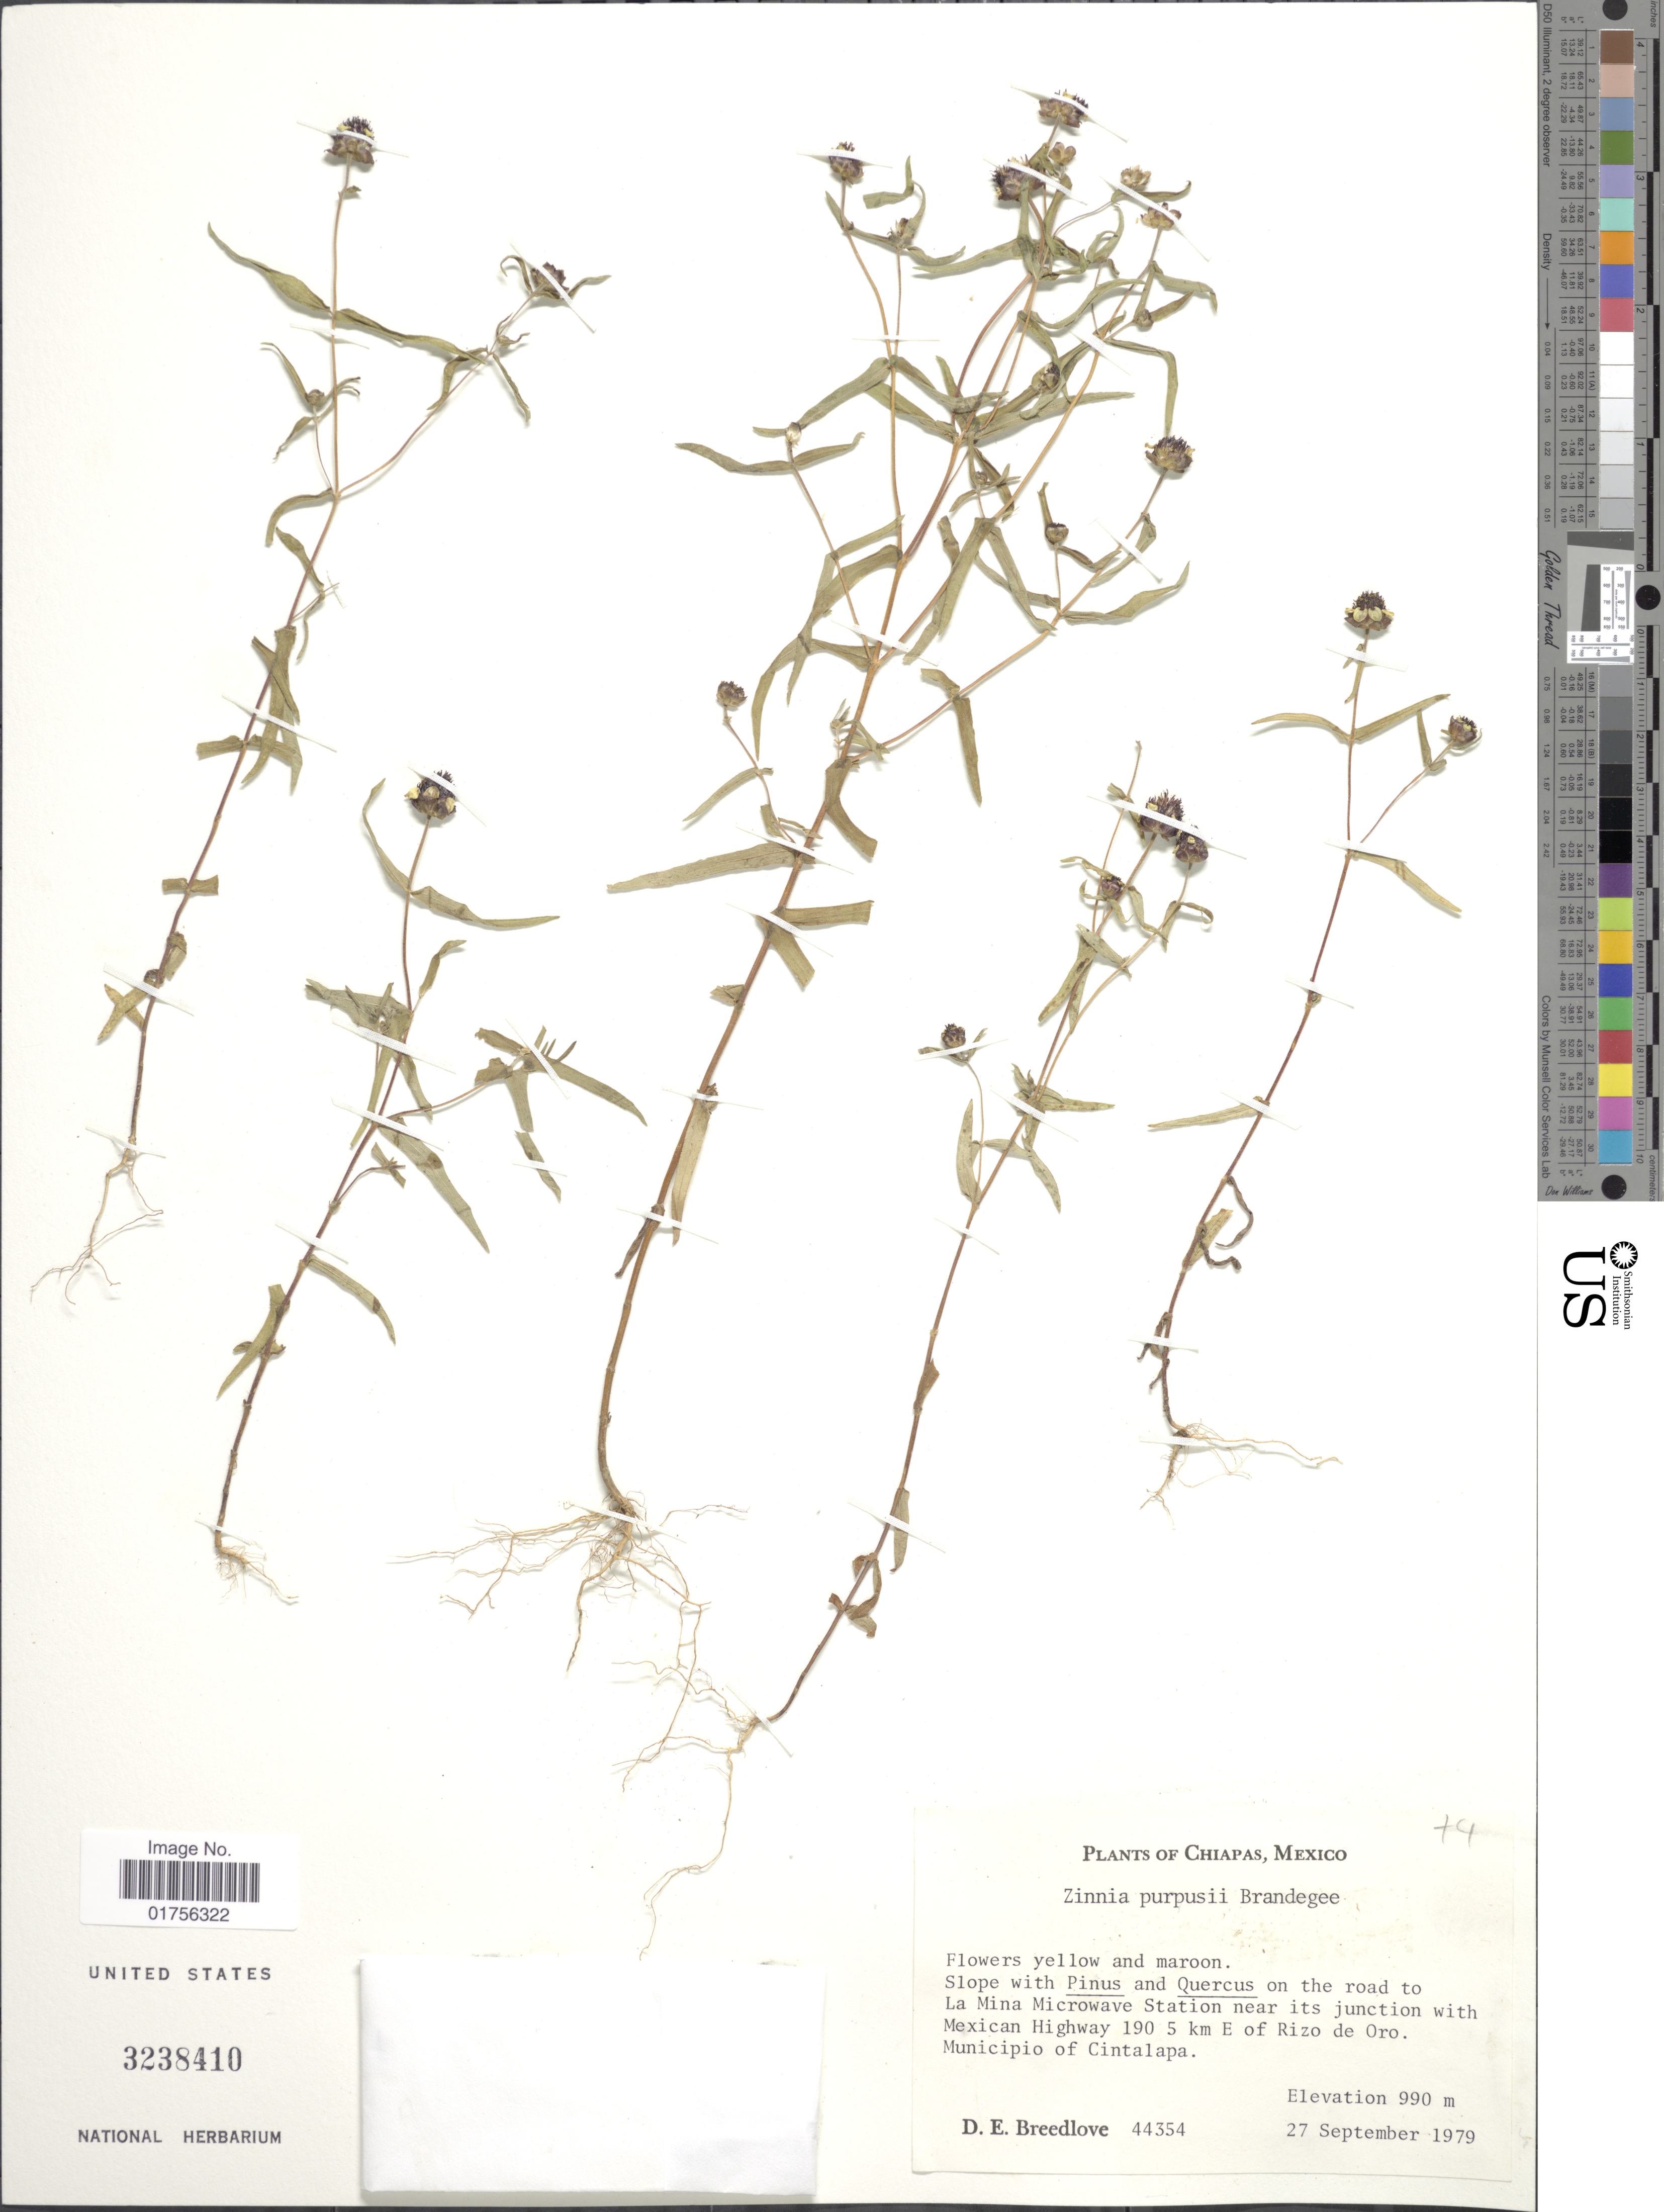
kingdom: Plantae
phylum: Tracheophyta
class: Magnoliopsida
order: Asterales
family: Asteraceae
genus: Zinnia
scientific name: Zinnia purpusii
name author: Brandegee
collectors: D. E. Breedlove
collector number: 44354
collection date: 1979-09-27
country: Mexico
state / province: Chiapas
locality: On the road to La Mina Microwave Station near its junction with Mexican Highway 190, 5 km E of Riza de Oro, Municipio of Cintalapa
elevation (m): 990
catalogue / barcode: US 3238410